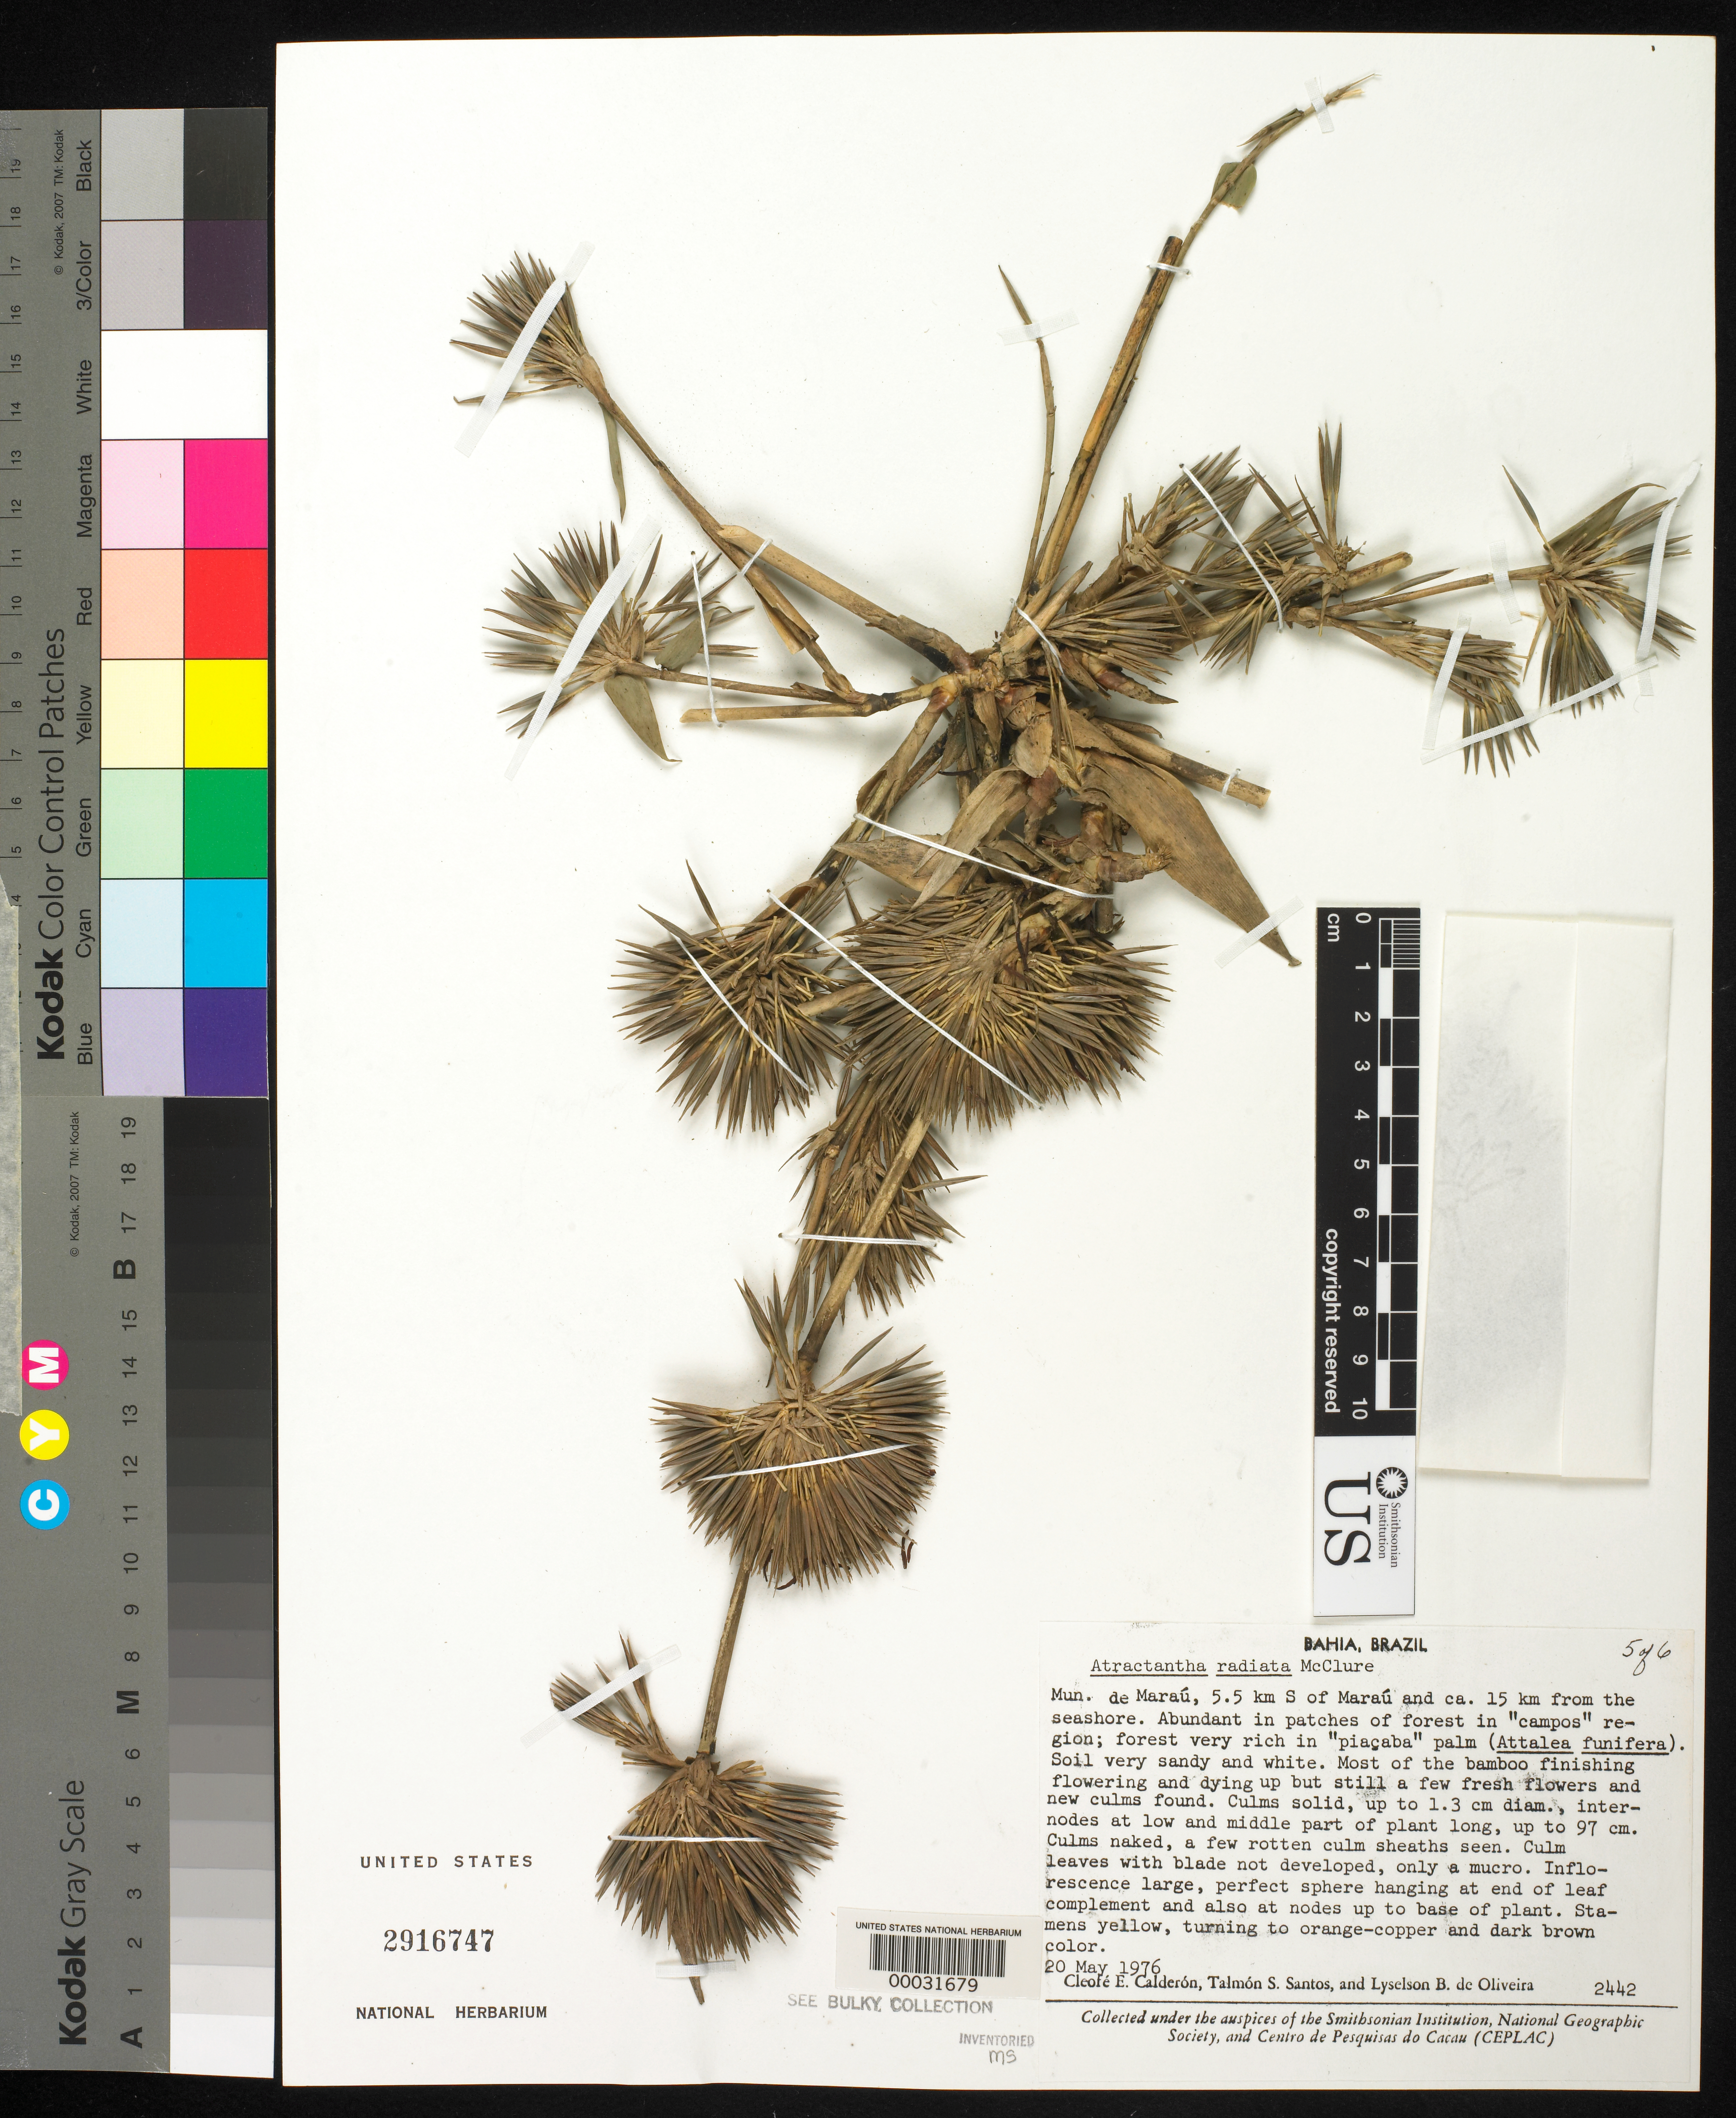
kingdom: Plantae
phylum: Tracheophyta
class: Liliopsida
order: Poales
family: Poaceae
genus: Atractantha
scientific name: Atractantha radiata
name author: McClure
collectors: C. E. Calderón & R. S. Pinheiro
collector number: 2442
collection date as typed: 20 May 1976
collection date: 1976-05-20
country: Brazil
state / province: Bahia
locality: Marau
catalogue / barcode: US 2916747